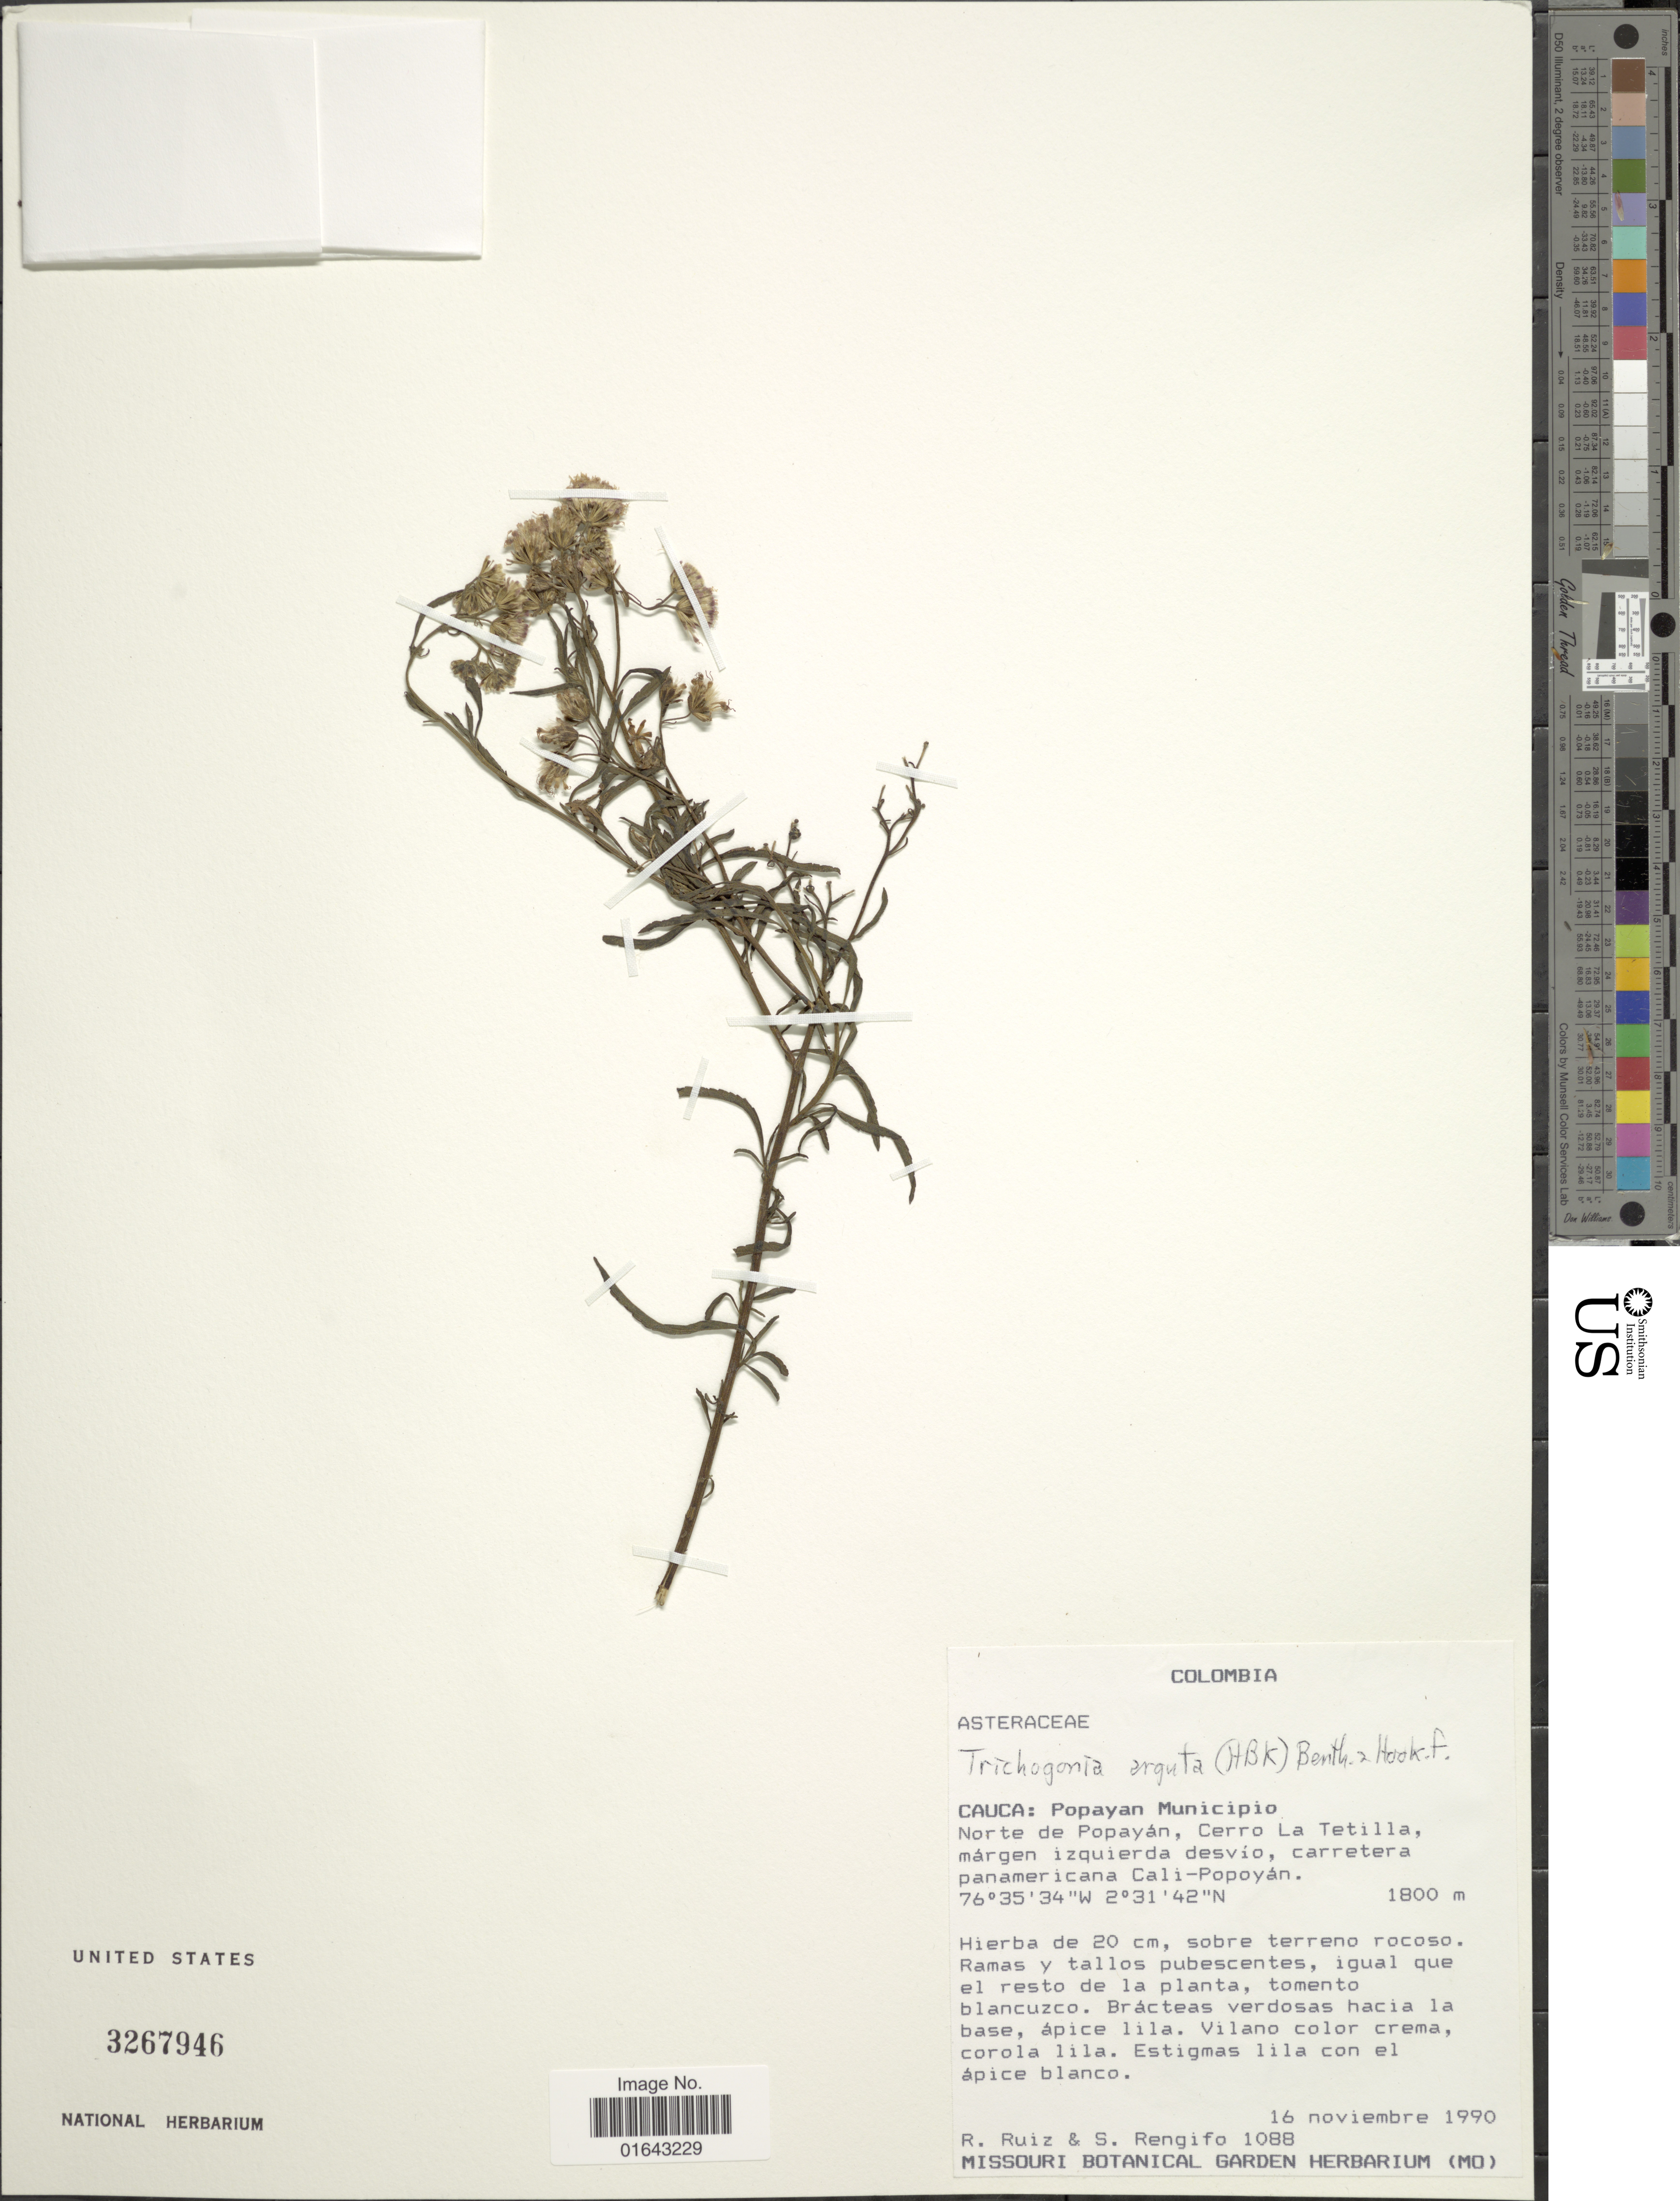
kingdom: Plantae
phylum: Tracheophyta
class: Magnoliopsida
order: Asterales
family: Asteraceae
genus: Trichogonia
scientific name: Trichogonia arguta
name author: (Kunth) Benth. & Hook. f. ex Klatt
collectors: R. Ruiz & S. Rengifo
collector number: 1088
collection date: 1990-11-16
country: Colombia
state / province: Cauca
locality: Cauca: Popayan Municipio. Norte de Popayán, Cerro La Tetilla, márgen izquierda desvio, carretera panamericana Cali-Popoyán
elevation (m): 1800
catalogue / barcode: US 3267946